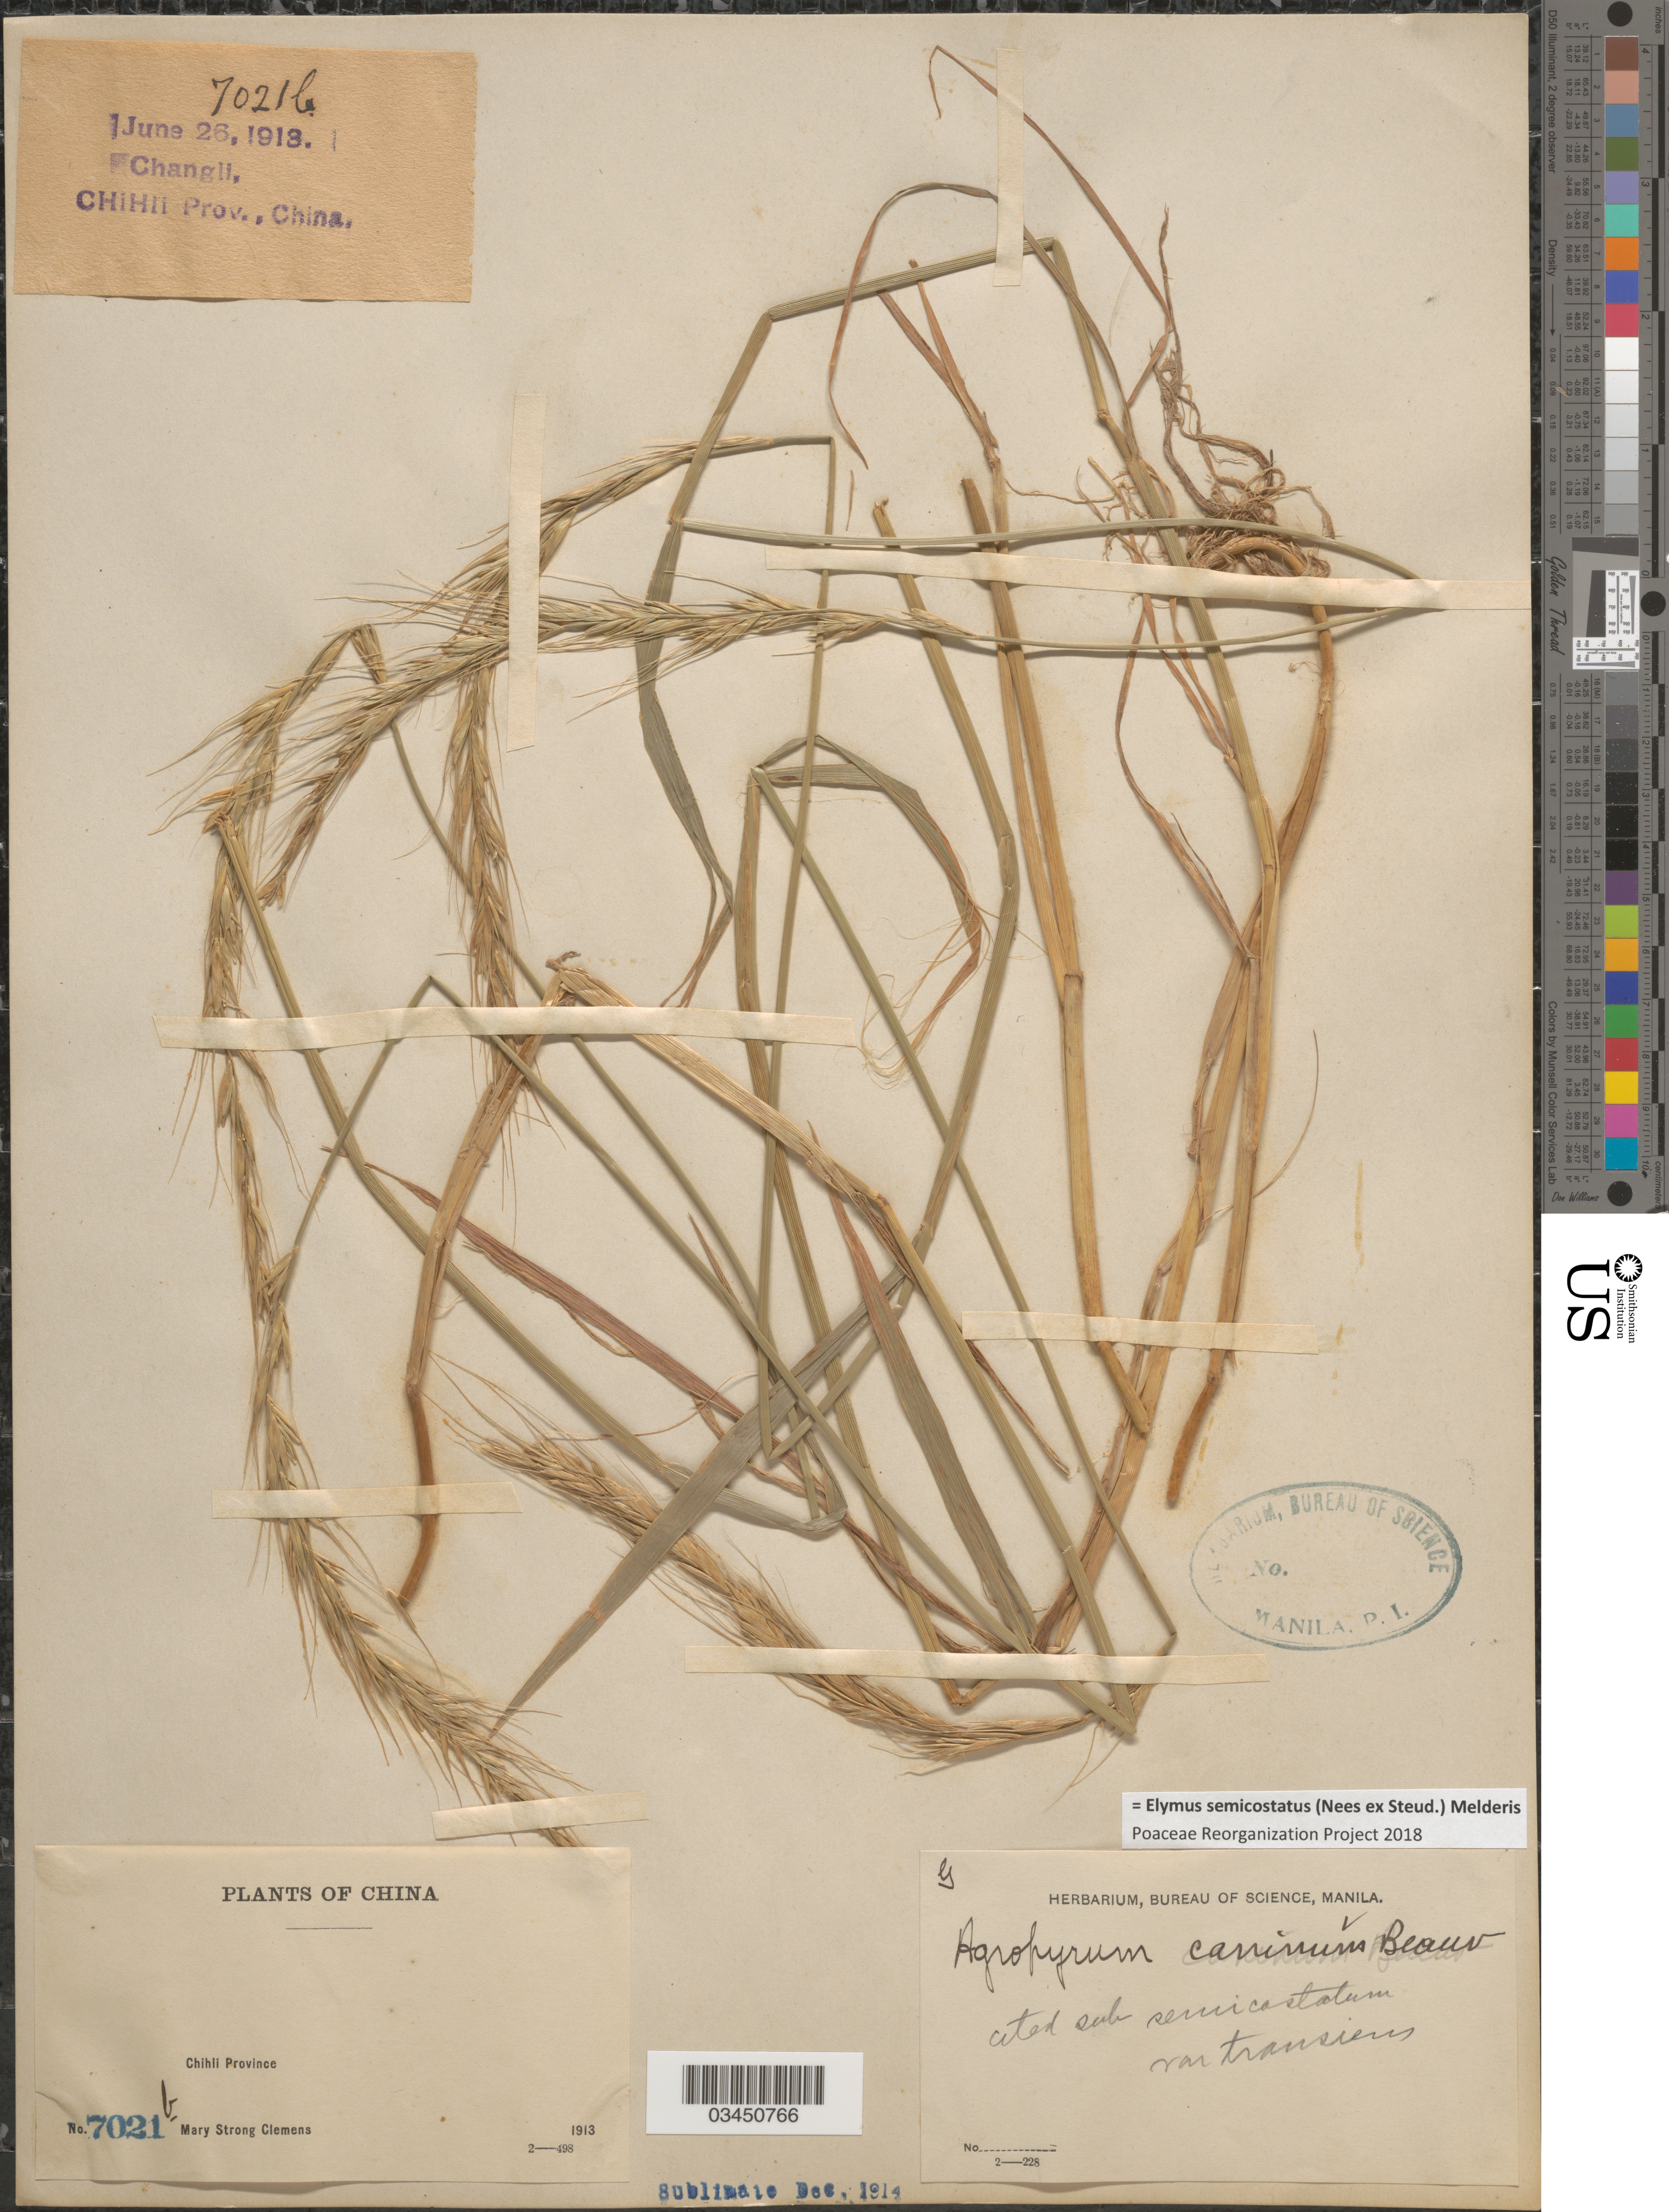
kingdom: Plantae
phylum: Tracheophyta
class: Liliopsida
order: Poales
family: Poaceae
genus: Elymus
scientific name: Elymus semicostatus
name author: (Nees ex Steud.) Melderis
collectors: M. S. Clemens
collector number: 7021b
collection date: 1913-06-26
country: China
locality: Chihli Province. Changli.